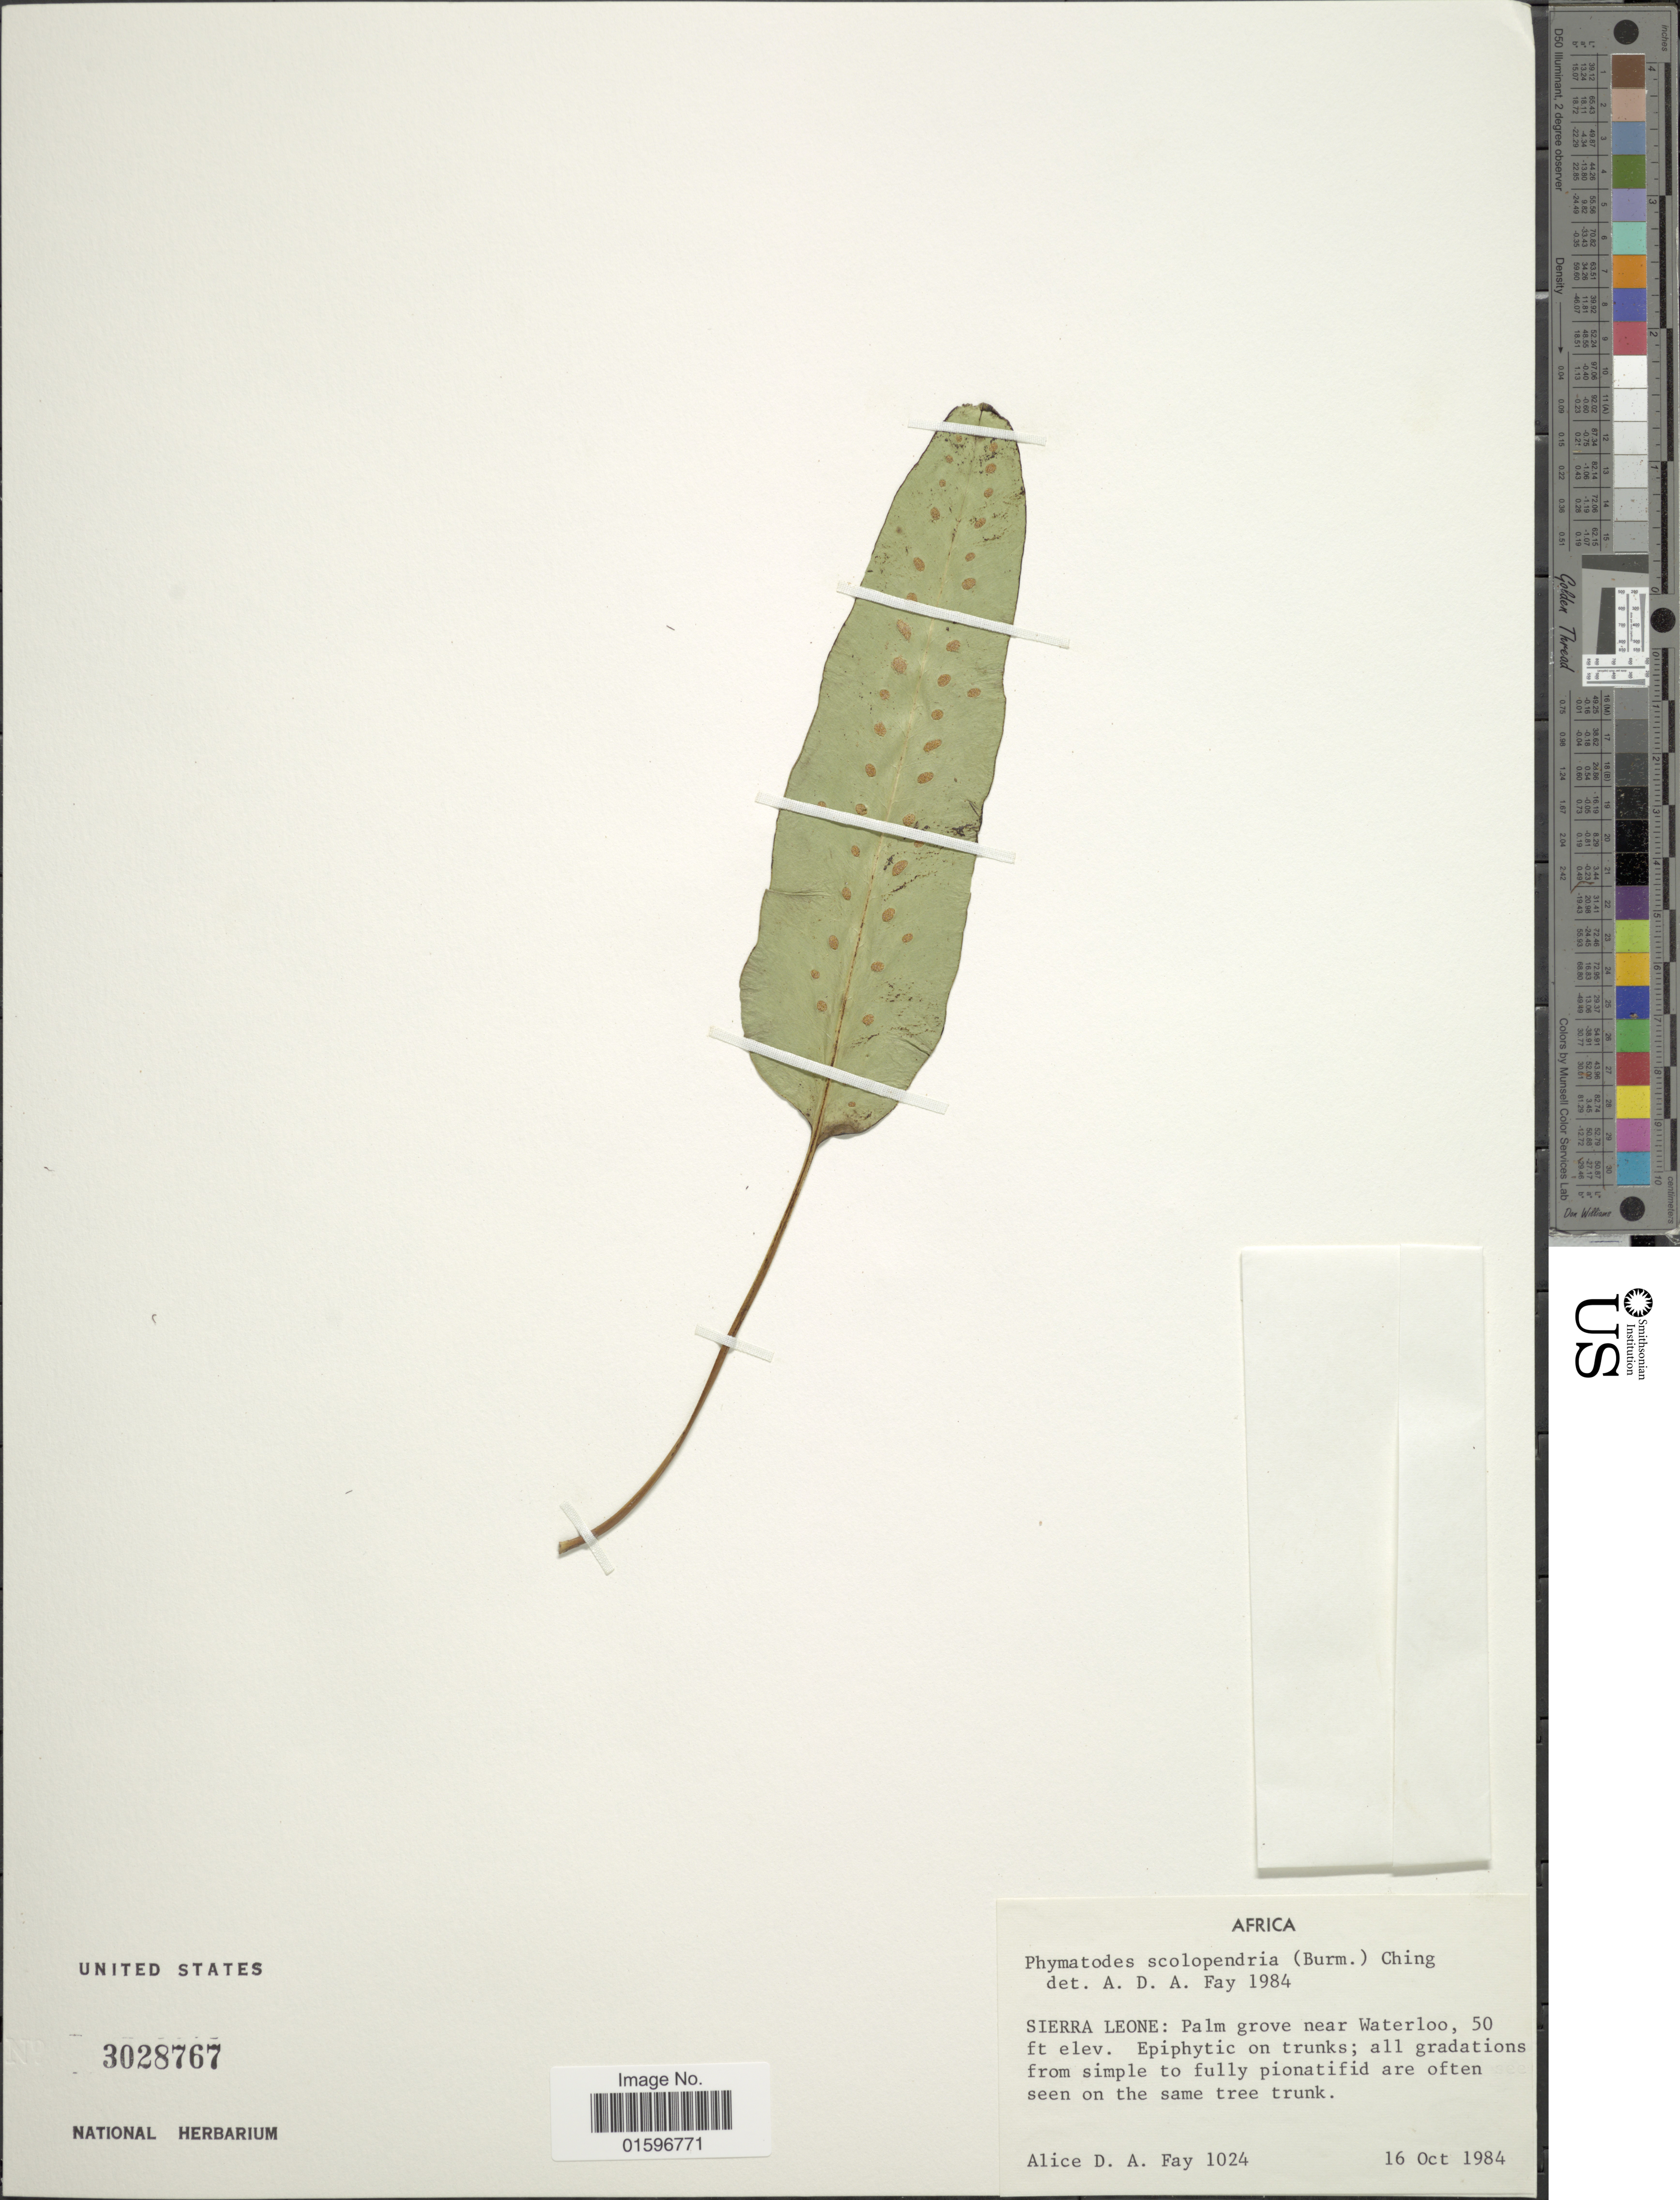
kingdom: Plantae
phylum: Tracheophyta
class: Polypodiopsida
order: Polypodiales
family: Polypodiaceae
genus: Polypodium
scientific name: Polypodium scolopendria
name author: Burm. f.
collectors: A. Fay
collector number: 1024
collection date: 1984-10-16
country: Sierra Leone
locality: Africa, Sieraa Leone: Palm grove near Waterloo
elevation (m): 15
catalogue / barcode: US 3028767